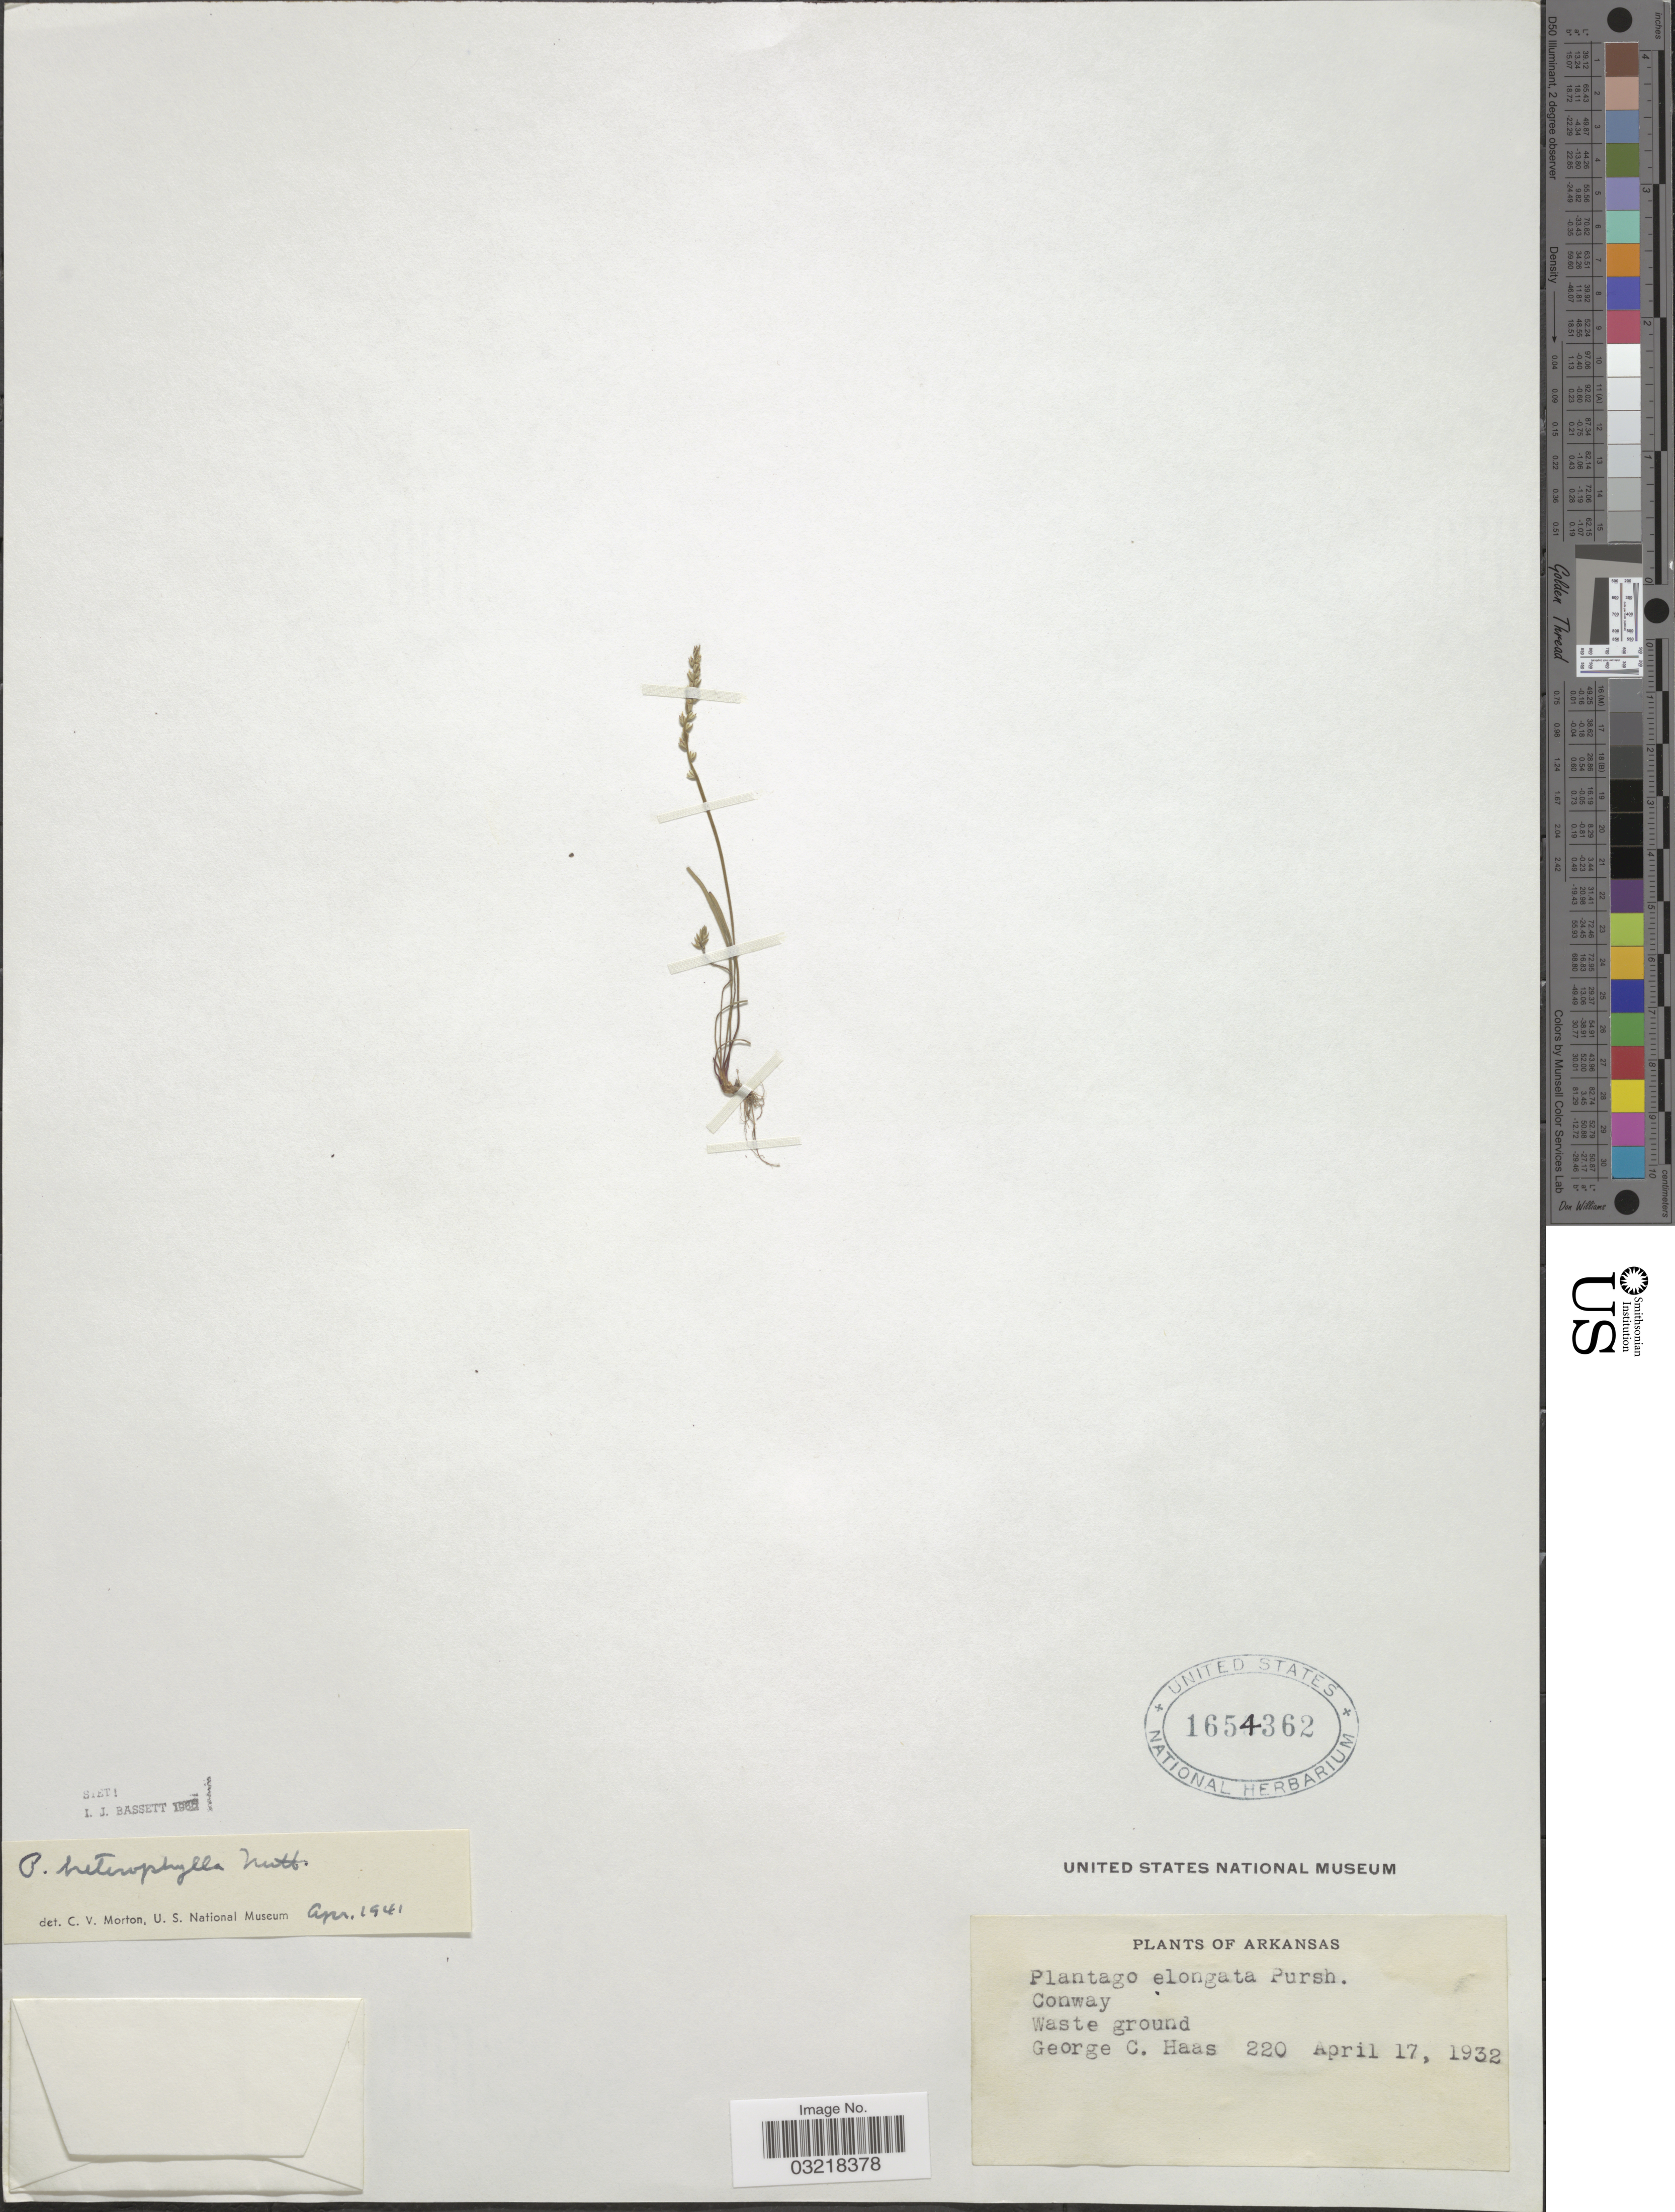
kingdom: Plantae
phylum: Tracheophyta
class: Magnoliopsida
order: Lamiales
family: Plantaginaceae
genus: Plantago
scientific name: Plantago heterophylla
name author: Nutt.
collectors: G. Haas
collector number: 220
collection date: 1932-04-17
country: United States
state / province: Arkansas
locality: Conway. Waste ground.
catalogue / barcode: US 1654362